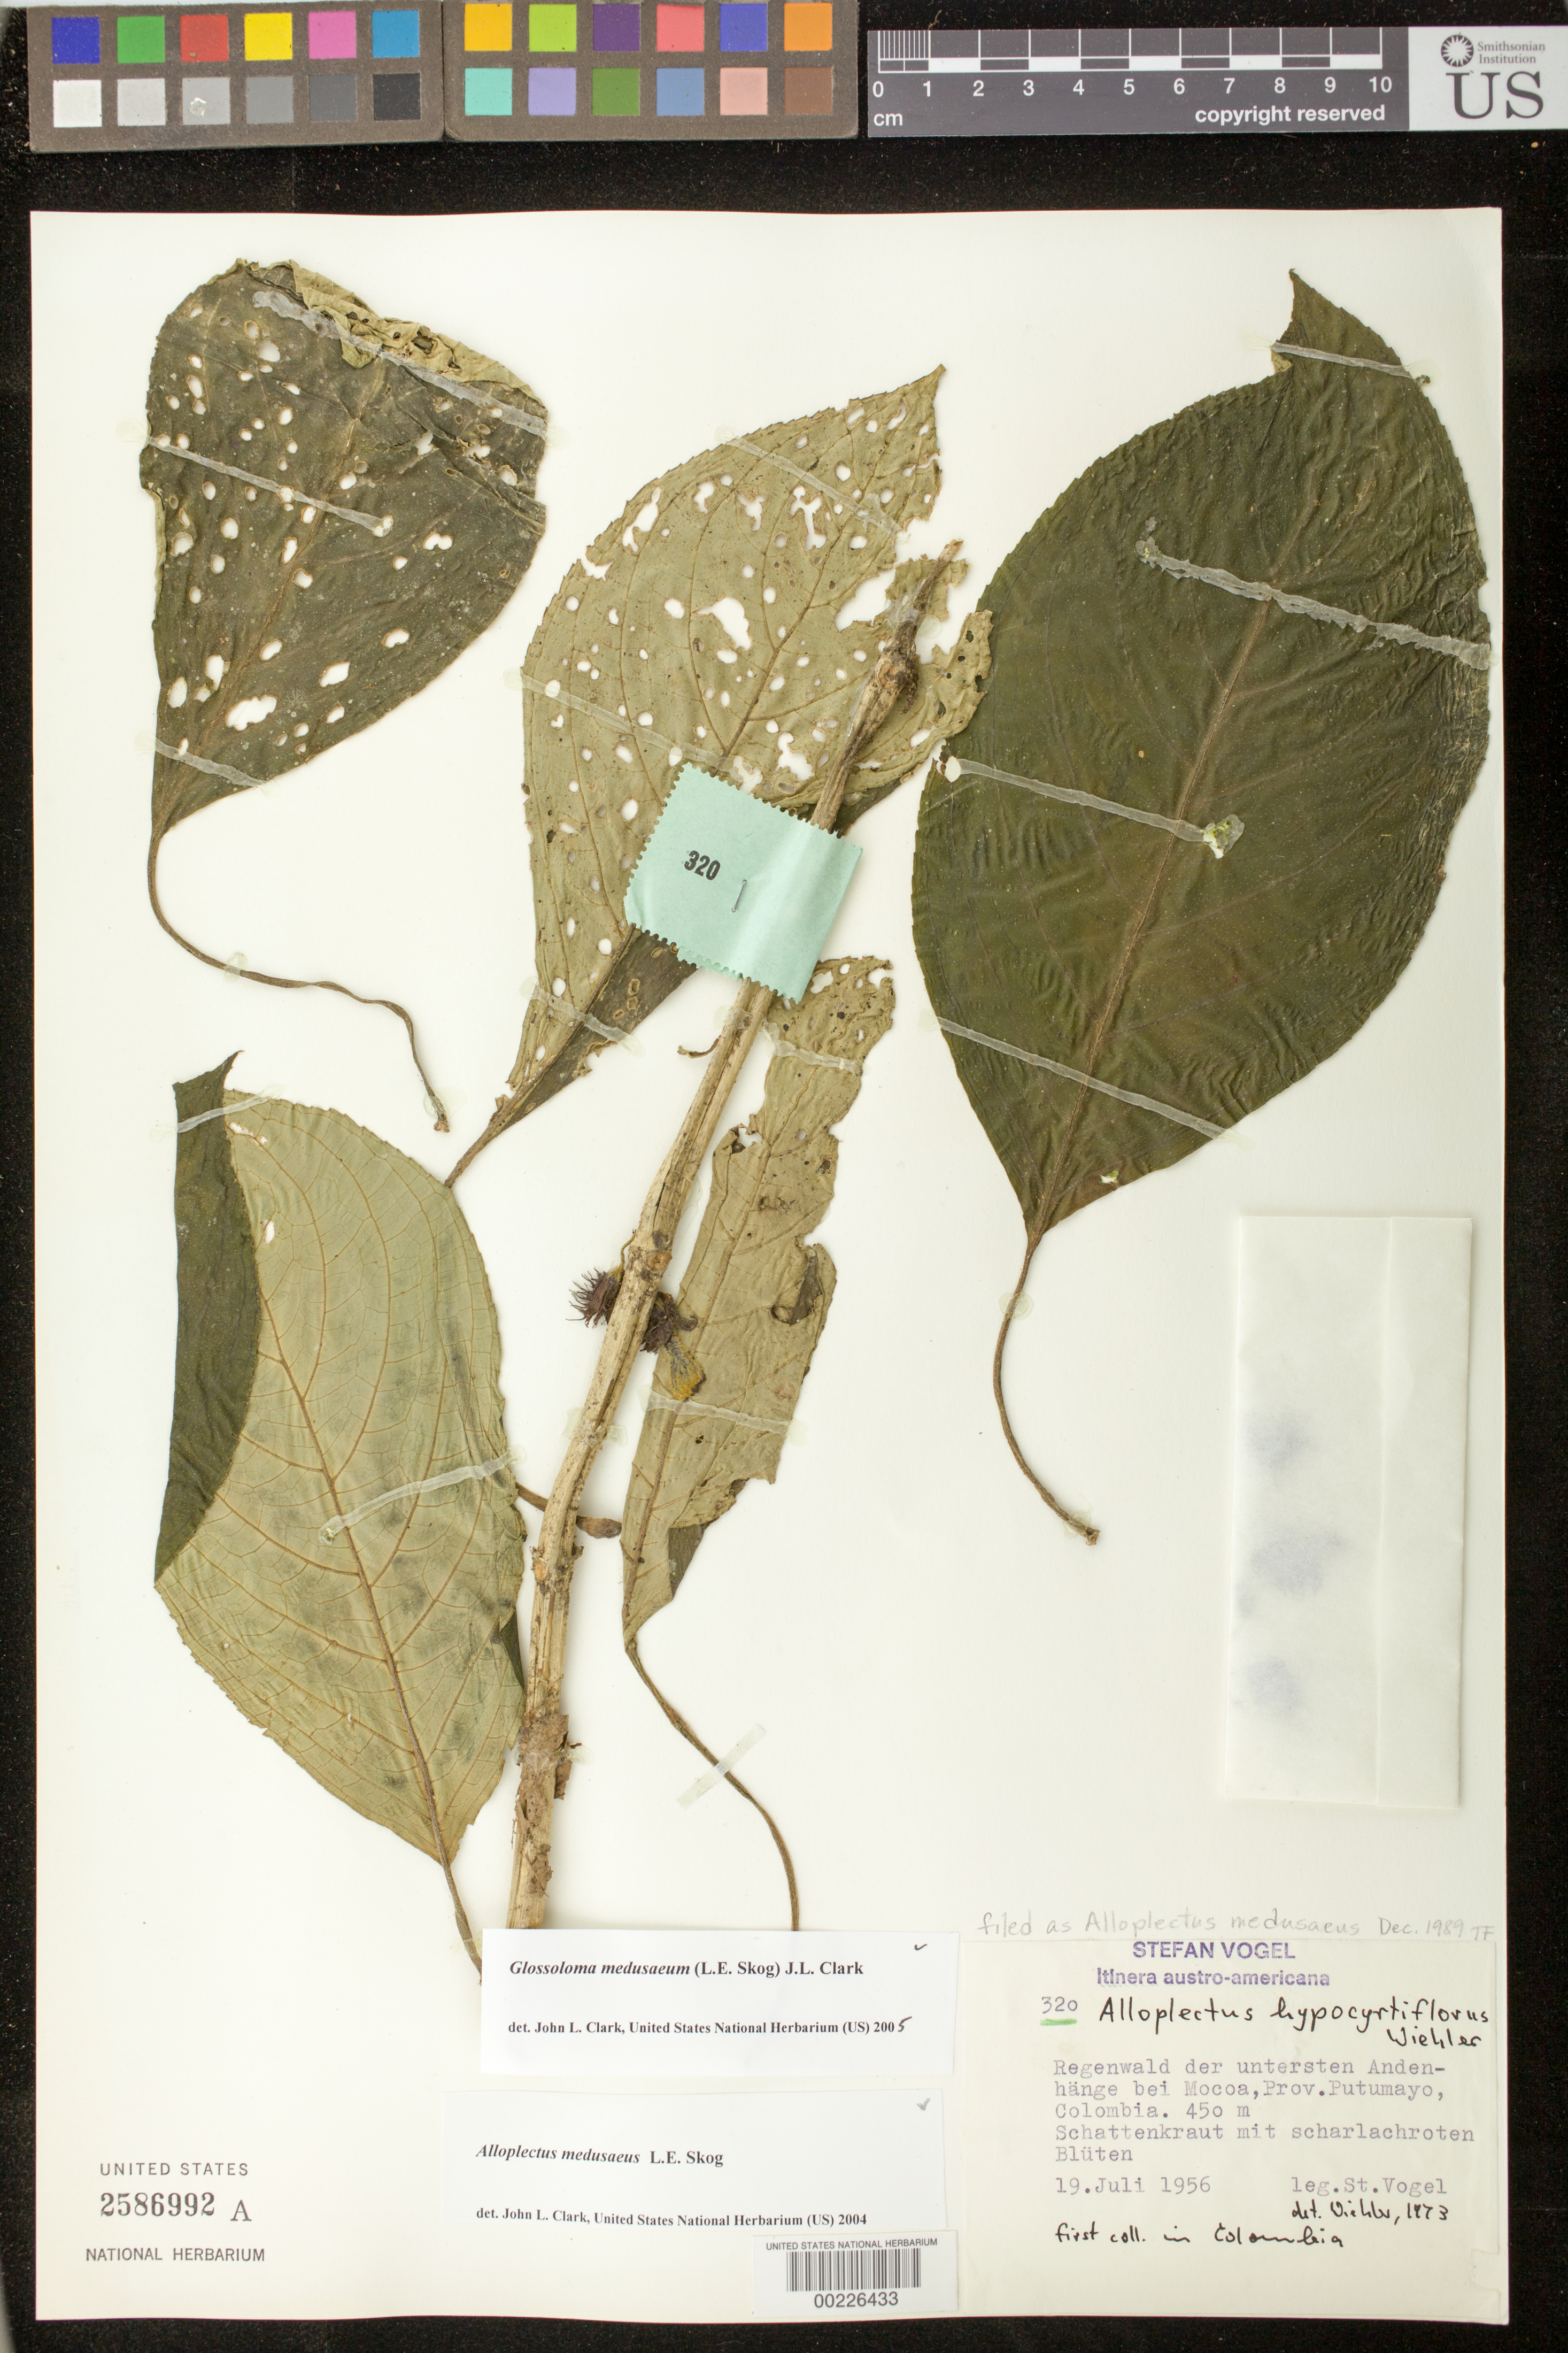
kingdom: Plantae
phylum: Tracheophyta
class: Magnoliopsida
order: Lamiales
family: Gesneriaceae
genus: Glossoloma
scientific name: Glossoloma medusaeum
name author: (L.E. Skog) J.L. Clark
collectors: S. Vogel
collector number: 320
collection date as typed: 19 Jul 1956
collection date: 1956-07-19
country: Colombia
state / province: Putumayo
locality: ... by Mocoa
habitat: Rainforest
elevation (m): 450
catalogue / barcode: US 2586992A